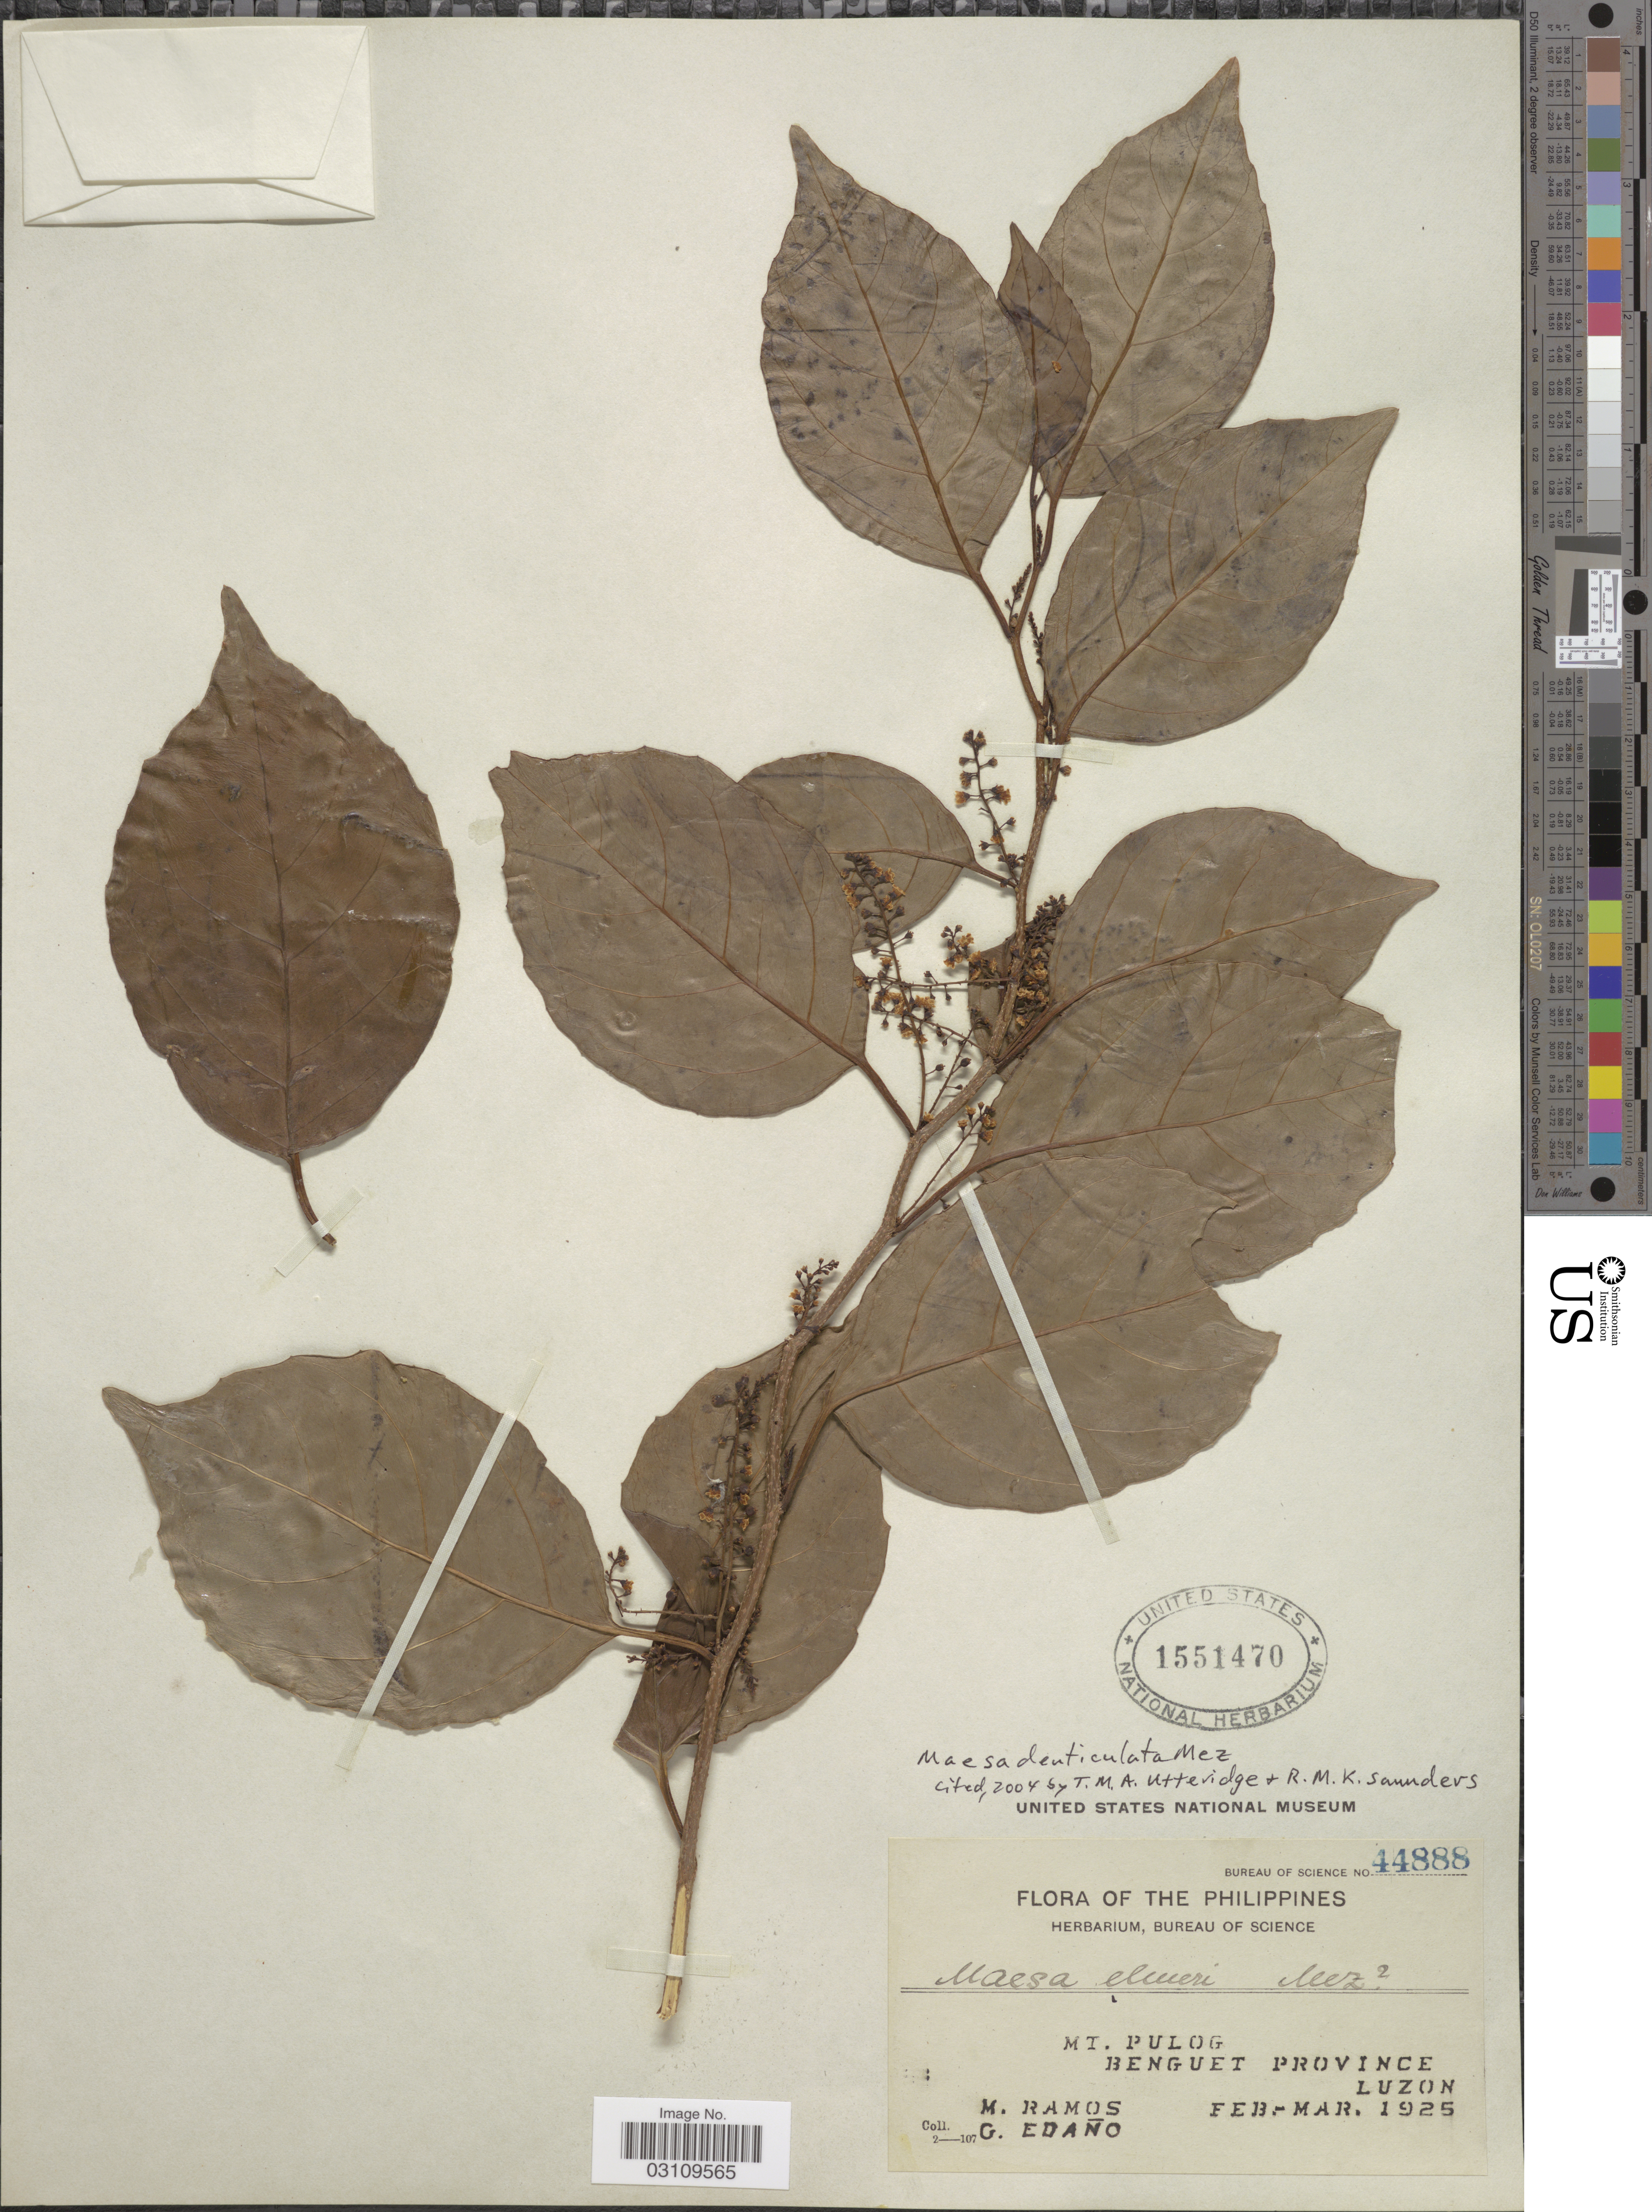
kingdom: Plantae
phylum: Tracheophyta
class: Magnoliopsida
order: Ericales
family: Primulaceae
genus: Maesa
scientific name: Maesa denticulata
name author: Mez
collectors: M. Ramos & G. Edaño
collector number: Bureau of Science 44888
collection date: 1925-02/1925-03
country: Philippines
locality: Mt. Pulog, Benguet Province, Luzon.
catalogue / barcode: US 1551470